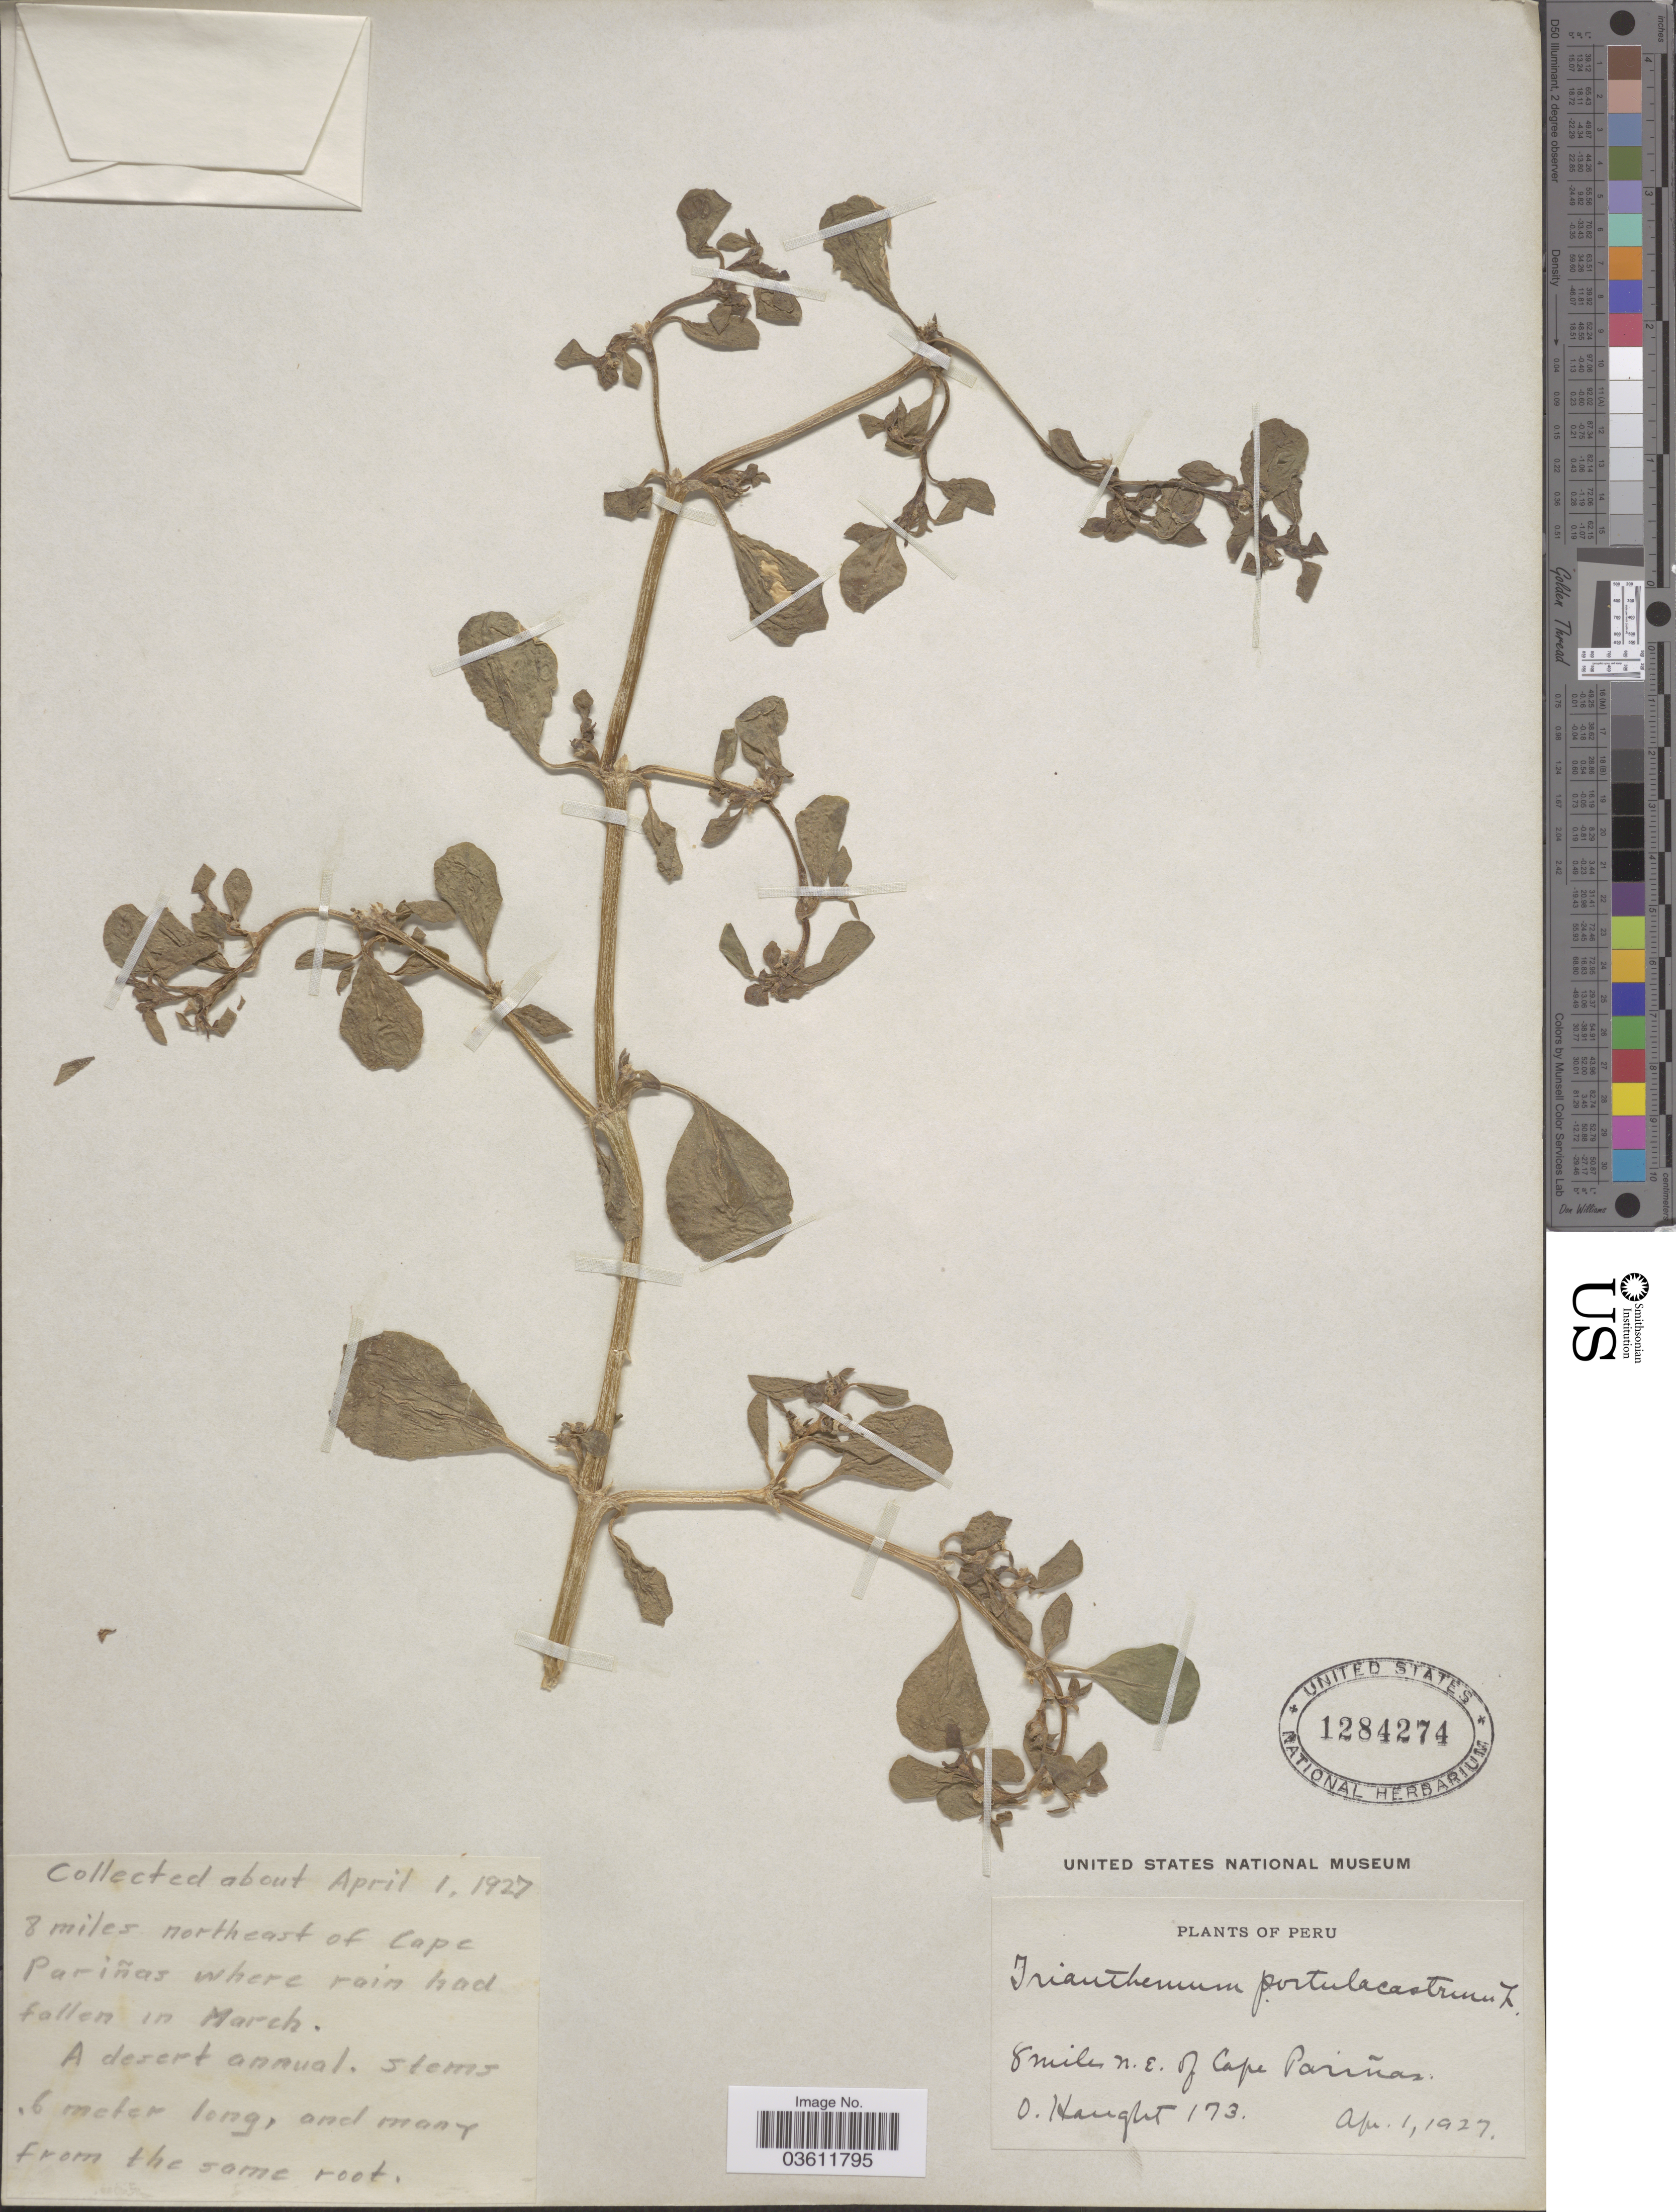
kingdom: Plantae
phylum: Tracheophyta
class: Magnoliopsida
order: Caryophyllales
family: Aizoaceae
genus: Trianthema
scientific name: Trianthema portulacastrum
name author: L.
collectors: O. Haught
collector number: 173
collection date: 1927-04-01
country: Peru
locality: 8 miles northeast of Cape Pariñas.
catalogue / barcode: US 1284274